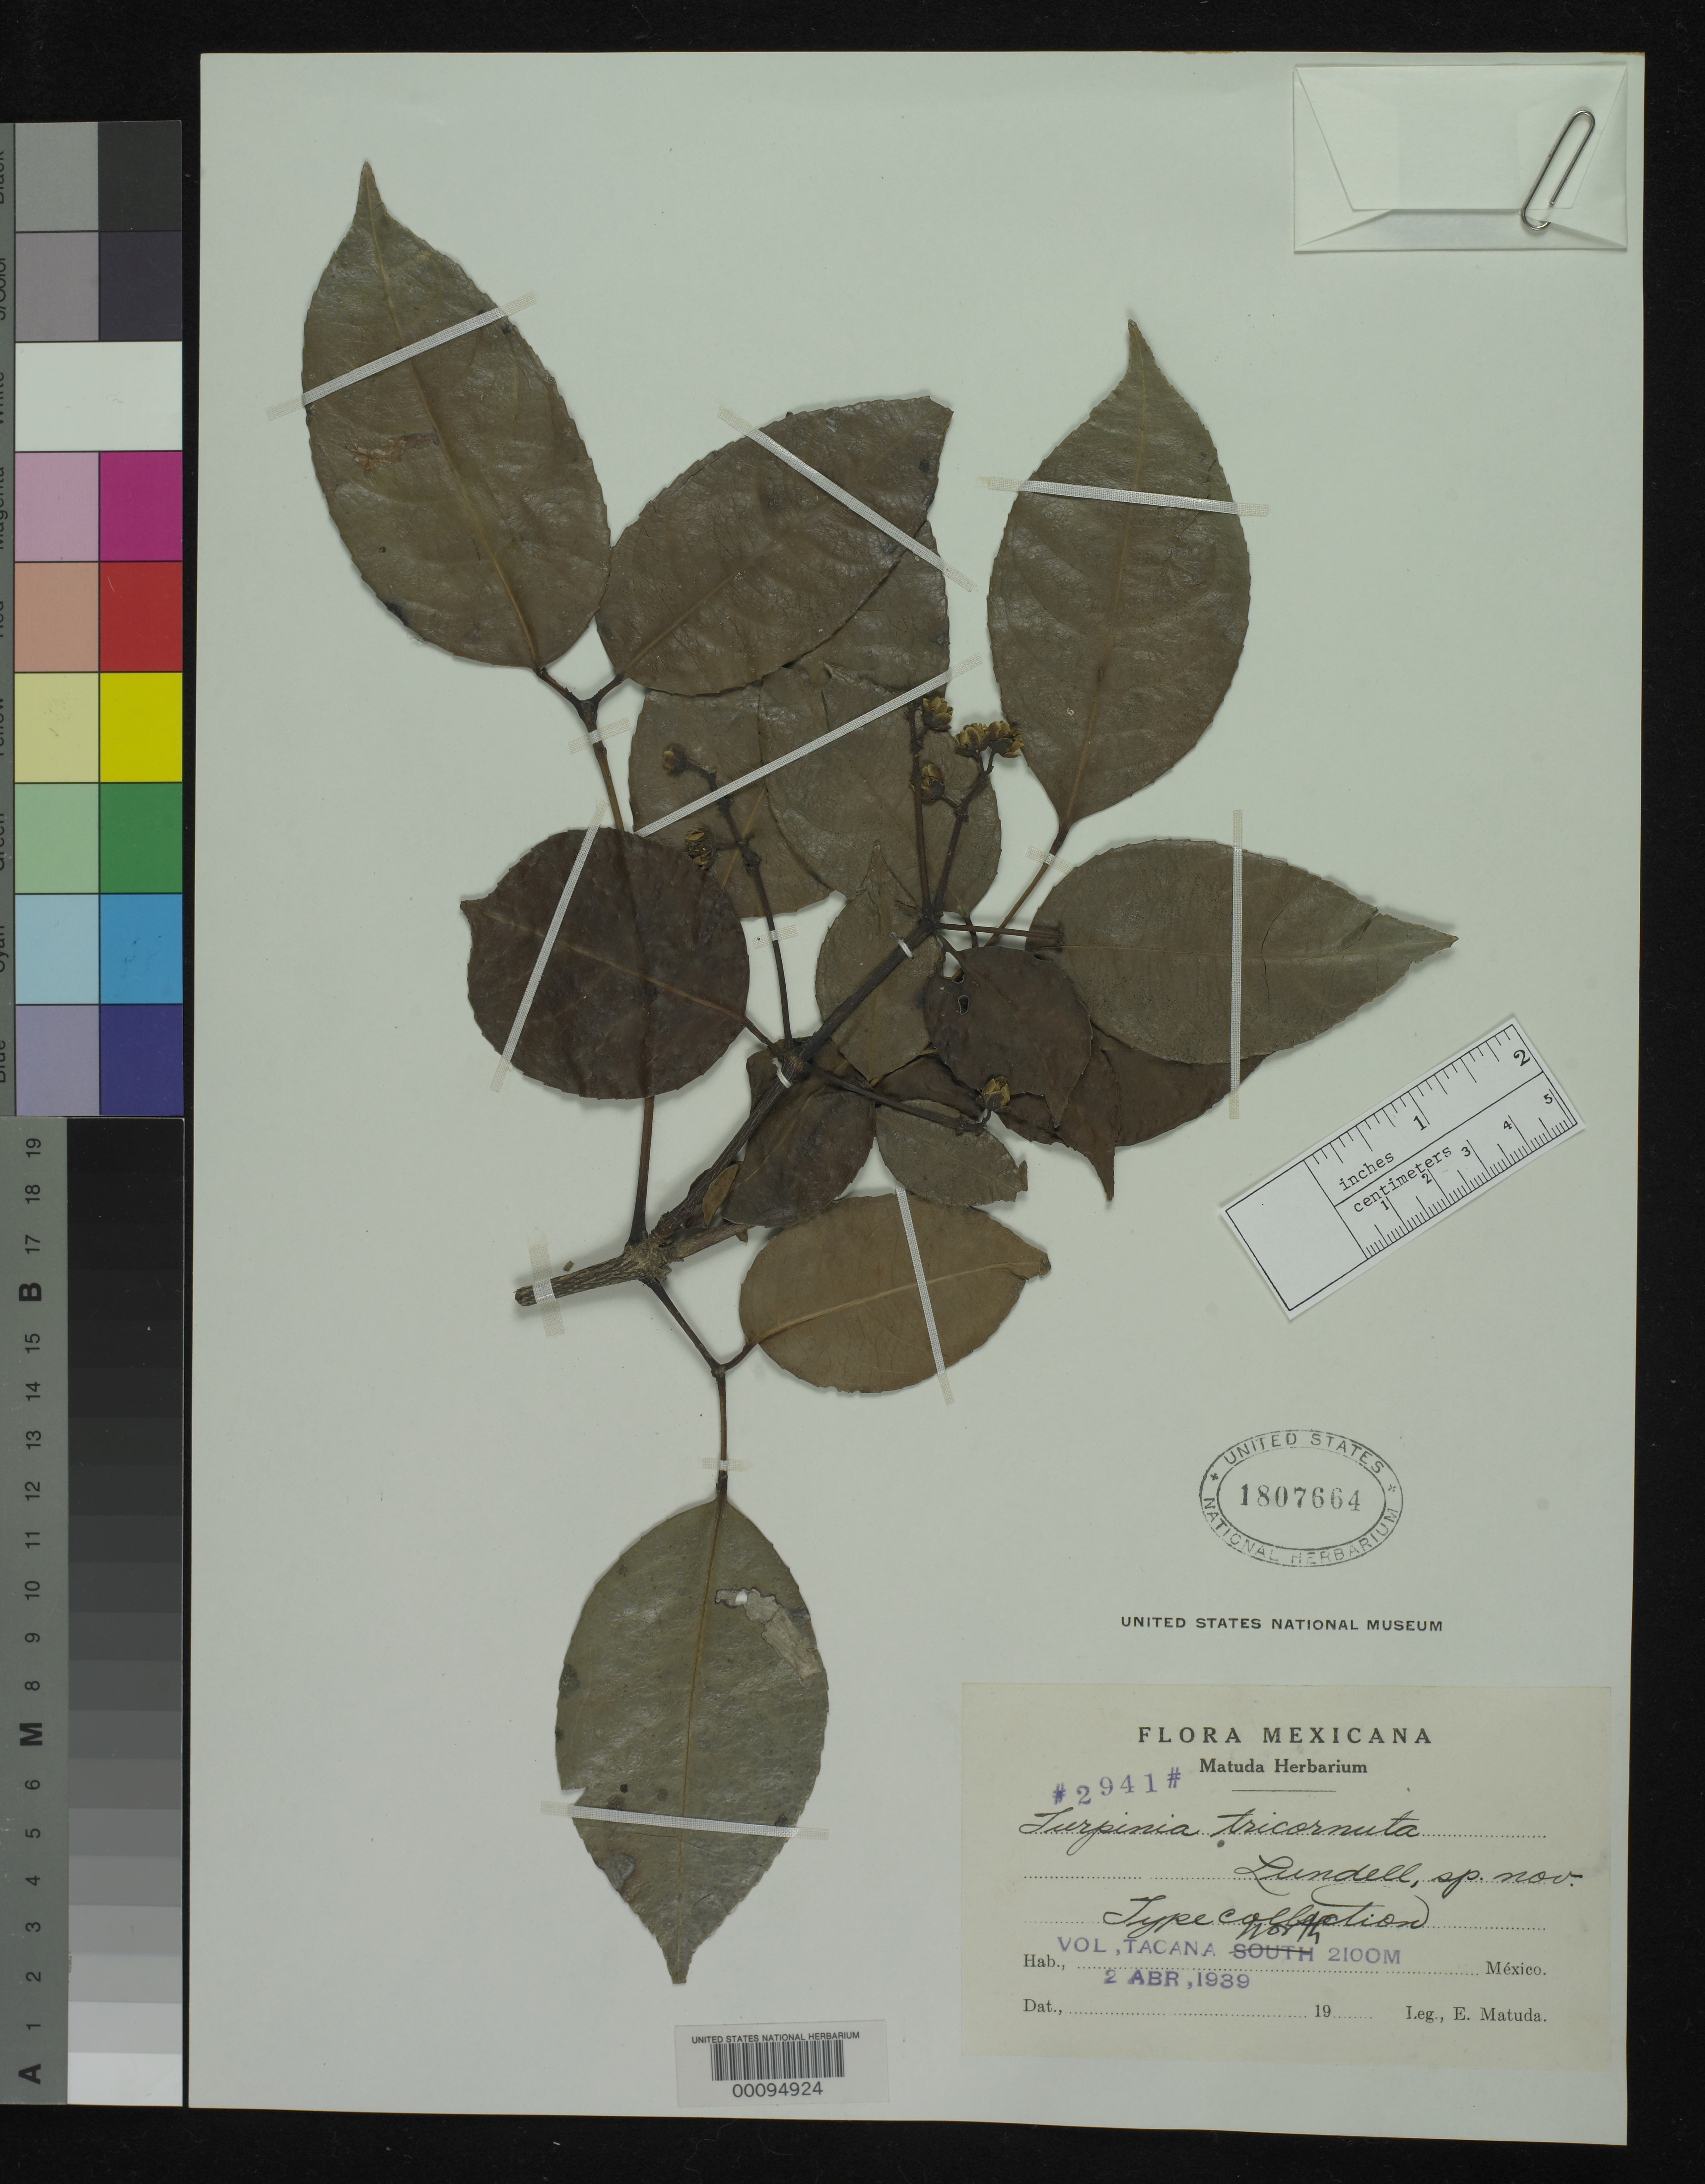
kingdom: Plantae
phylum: Tracheophyta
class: Magnoliopsida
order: Crossosomatales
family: Staphyleaceae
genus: Turpinia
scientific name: Turpinia tricornuta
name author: Lundell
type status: Isotype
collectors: E. Matuda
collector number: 2941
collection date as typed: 02 Apr 1939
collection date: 1939-04-02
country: Mexico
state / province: Chiapas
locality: N side of Mt. Tacana.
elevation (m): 2100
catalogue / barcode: US 1807664